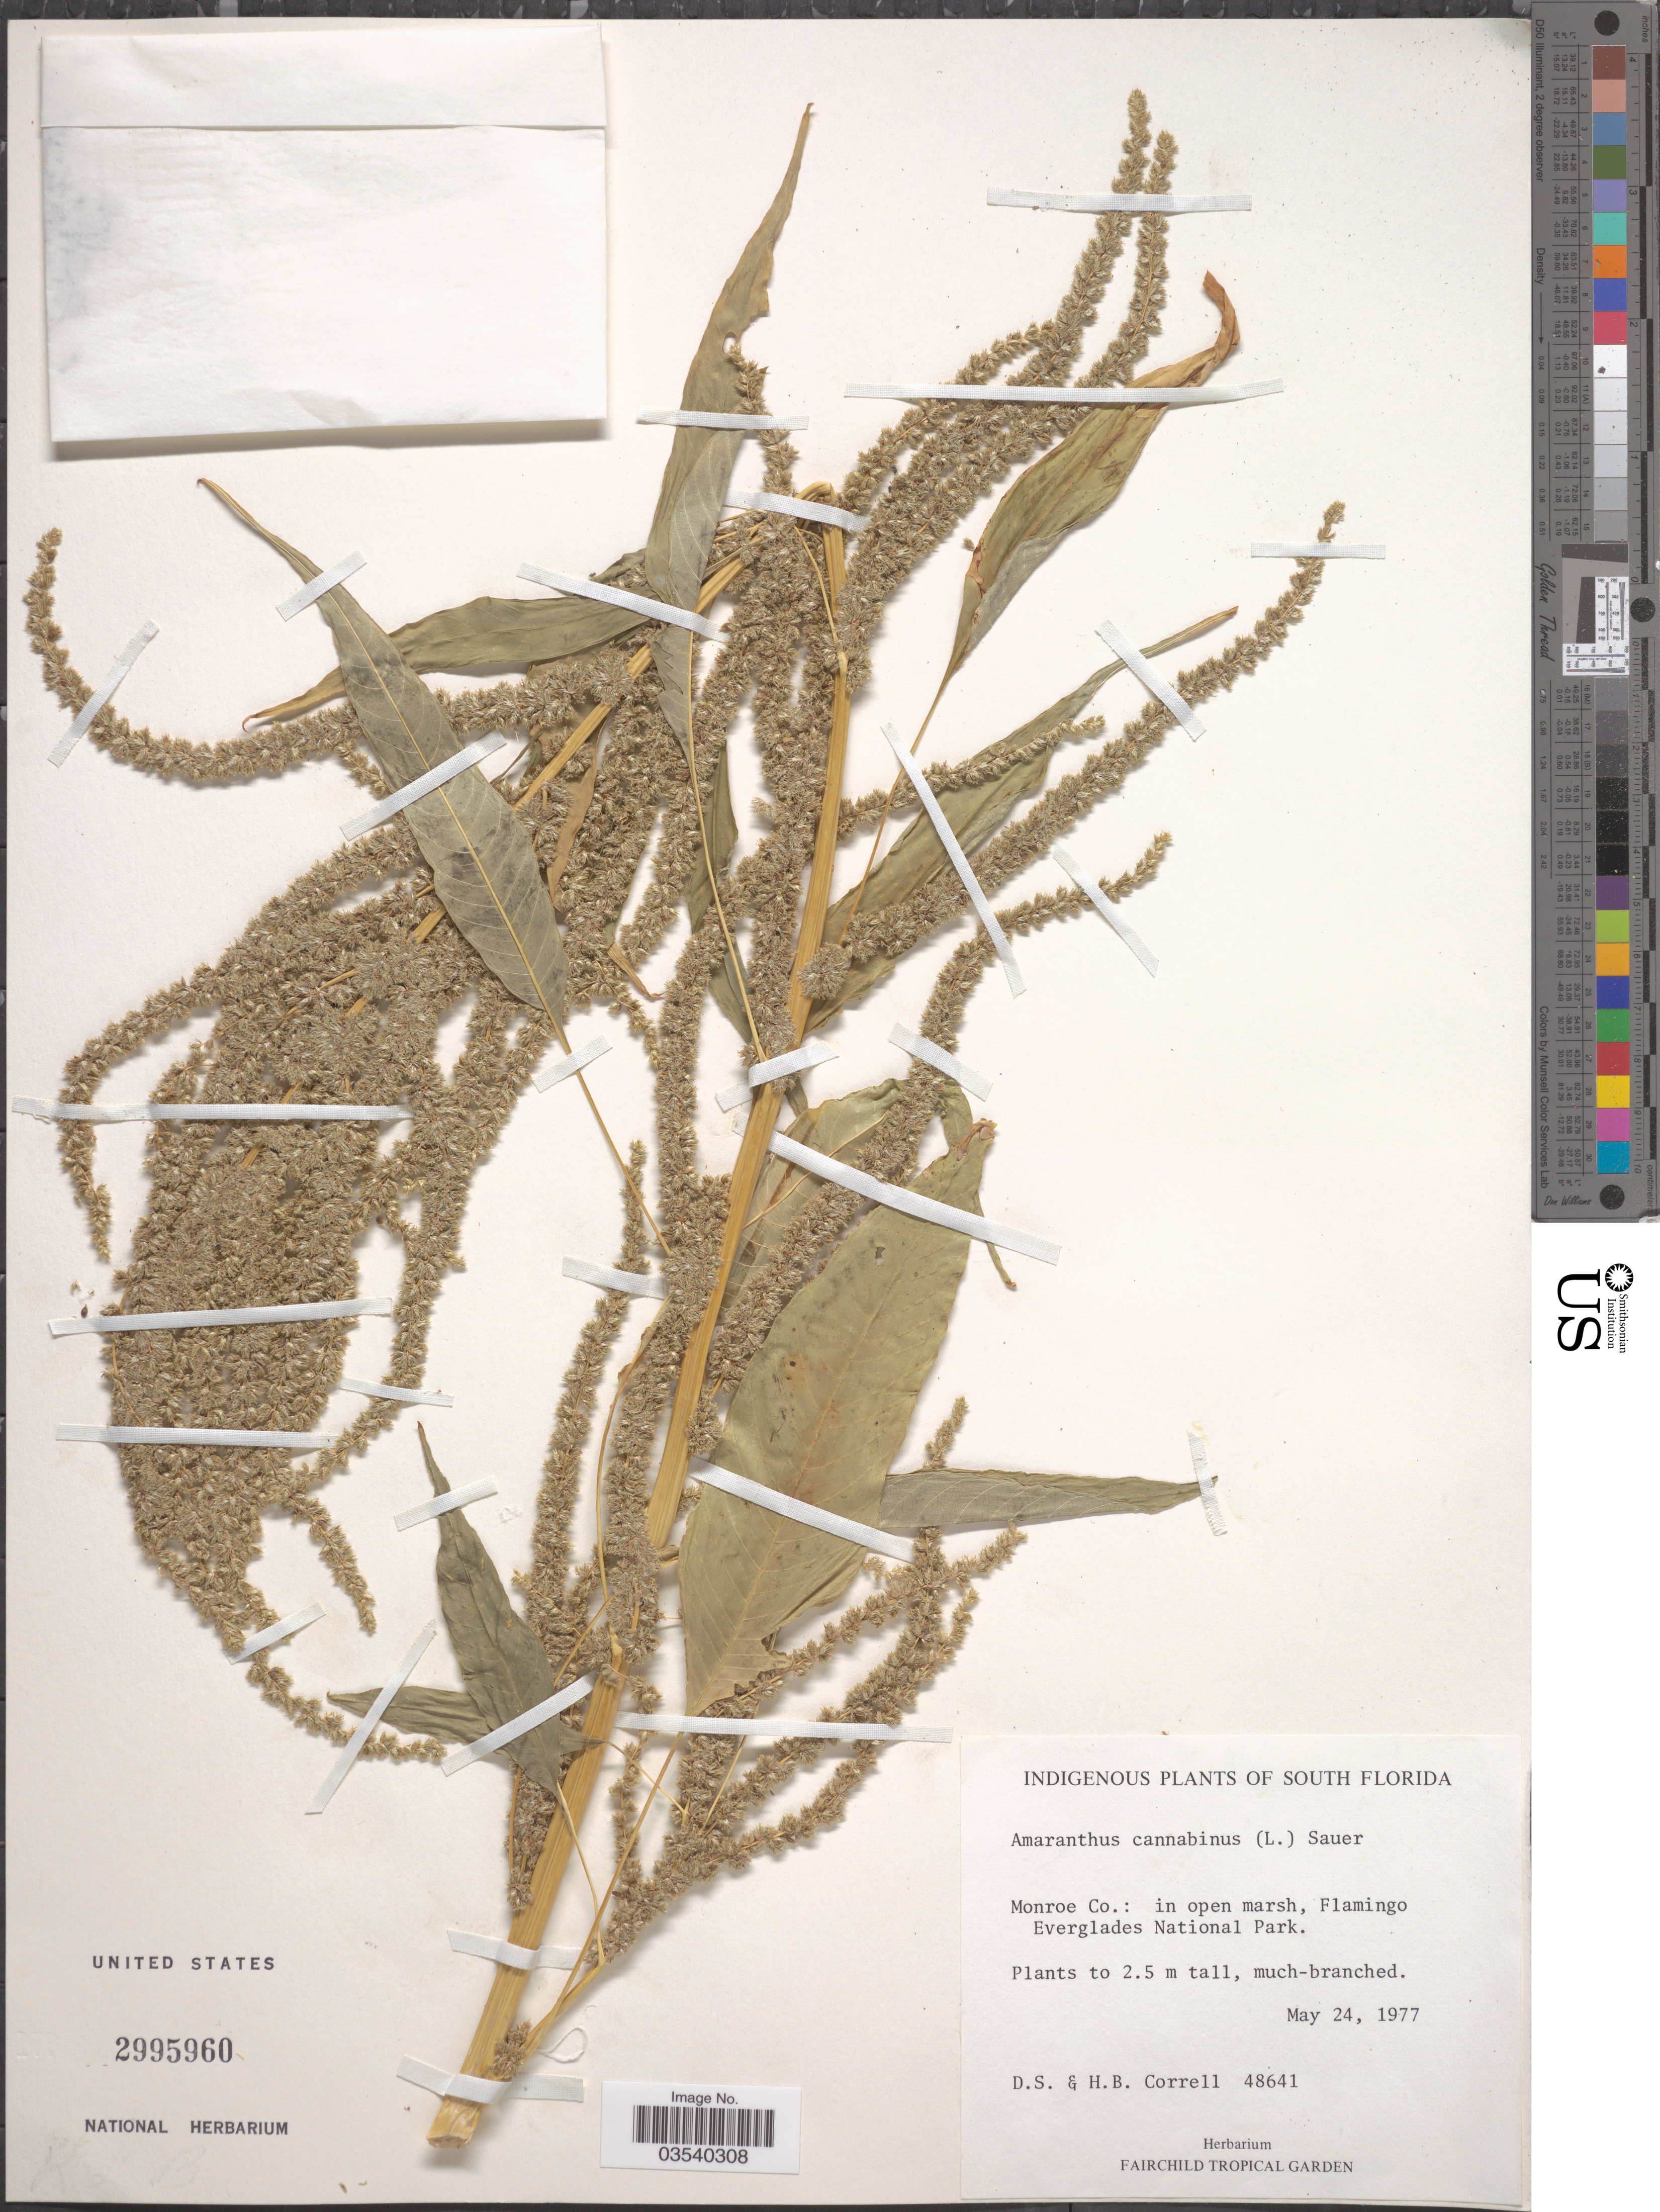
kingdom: Plantae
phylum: Tracheophyta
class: Magnoliopsida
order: Caryophyllales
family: Amaranthaceae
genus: Amaranthus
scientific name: Amaranthus cannabinus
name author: (L.) E.G. F. Sauer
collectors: D. S. Correll & H. Correll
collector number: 48641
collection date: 1977-04-25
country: United States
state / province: Florida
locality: South Florida. Monroe Co.: in open marsh, Flamingo Everglades National Park.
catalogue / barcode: US 2995960